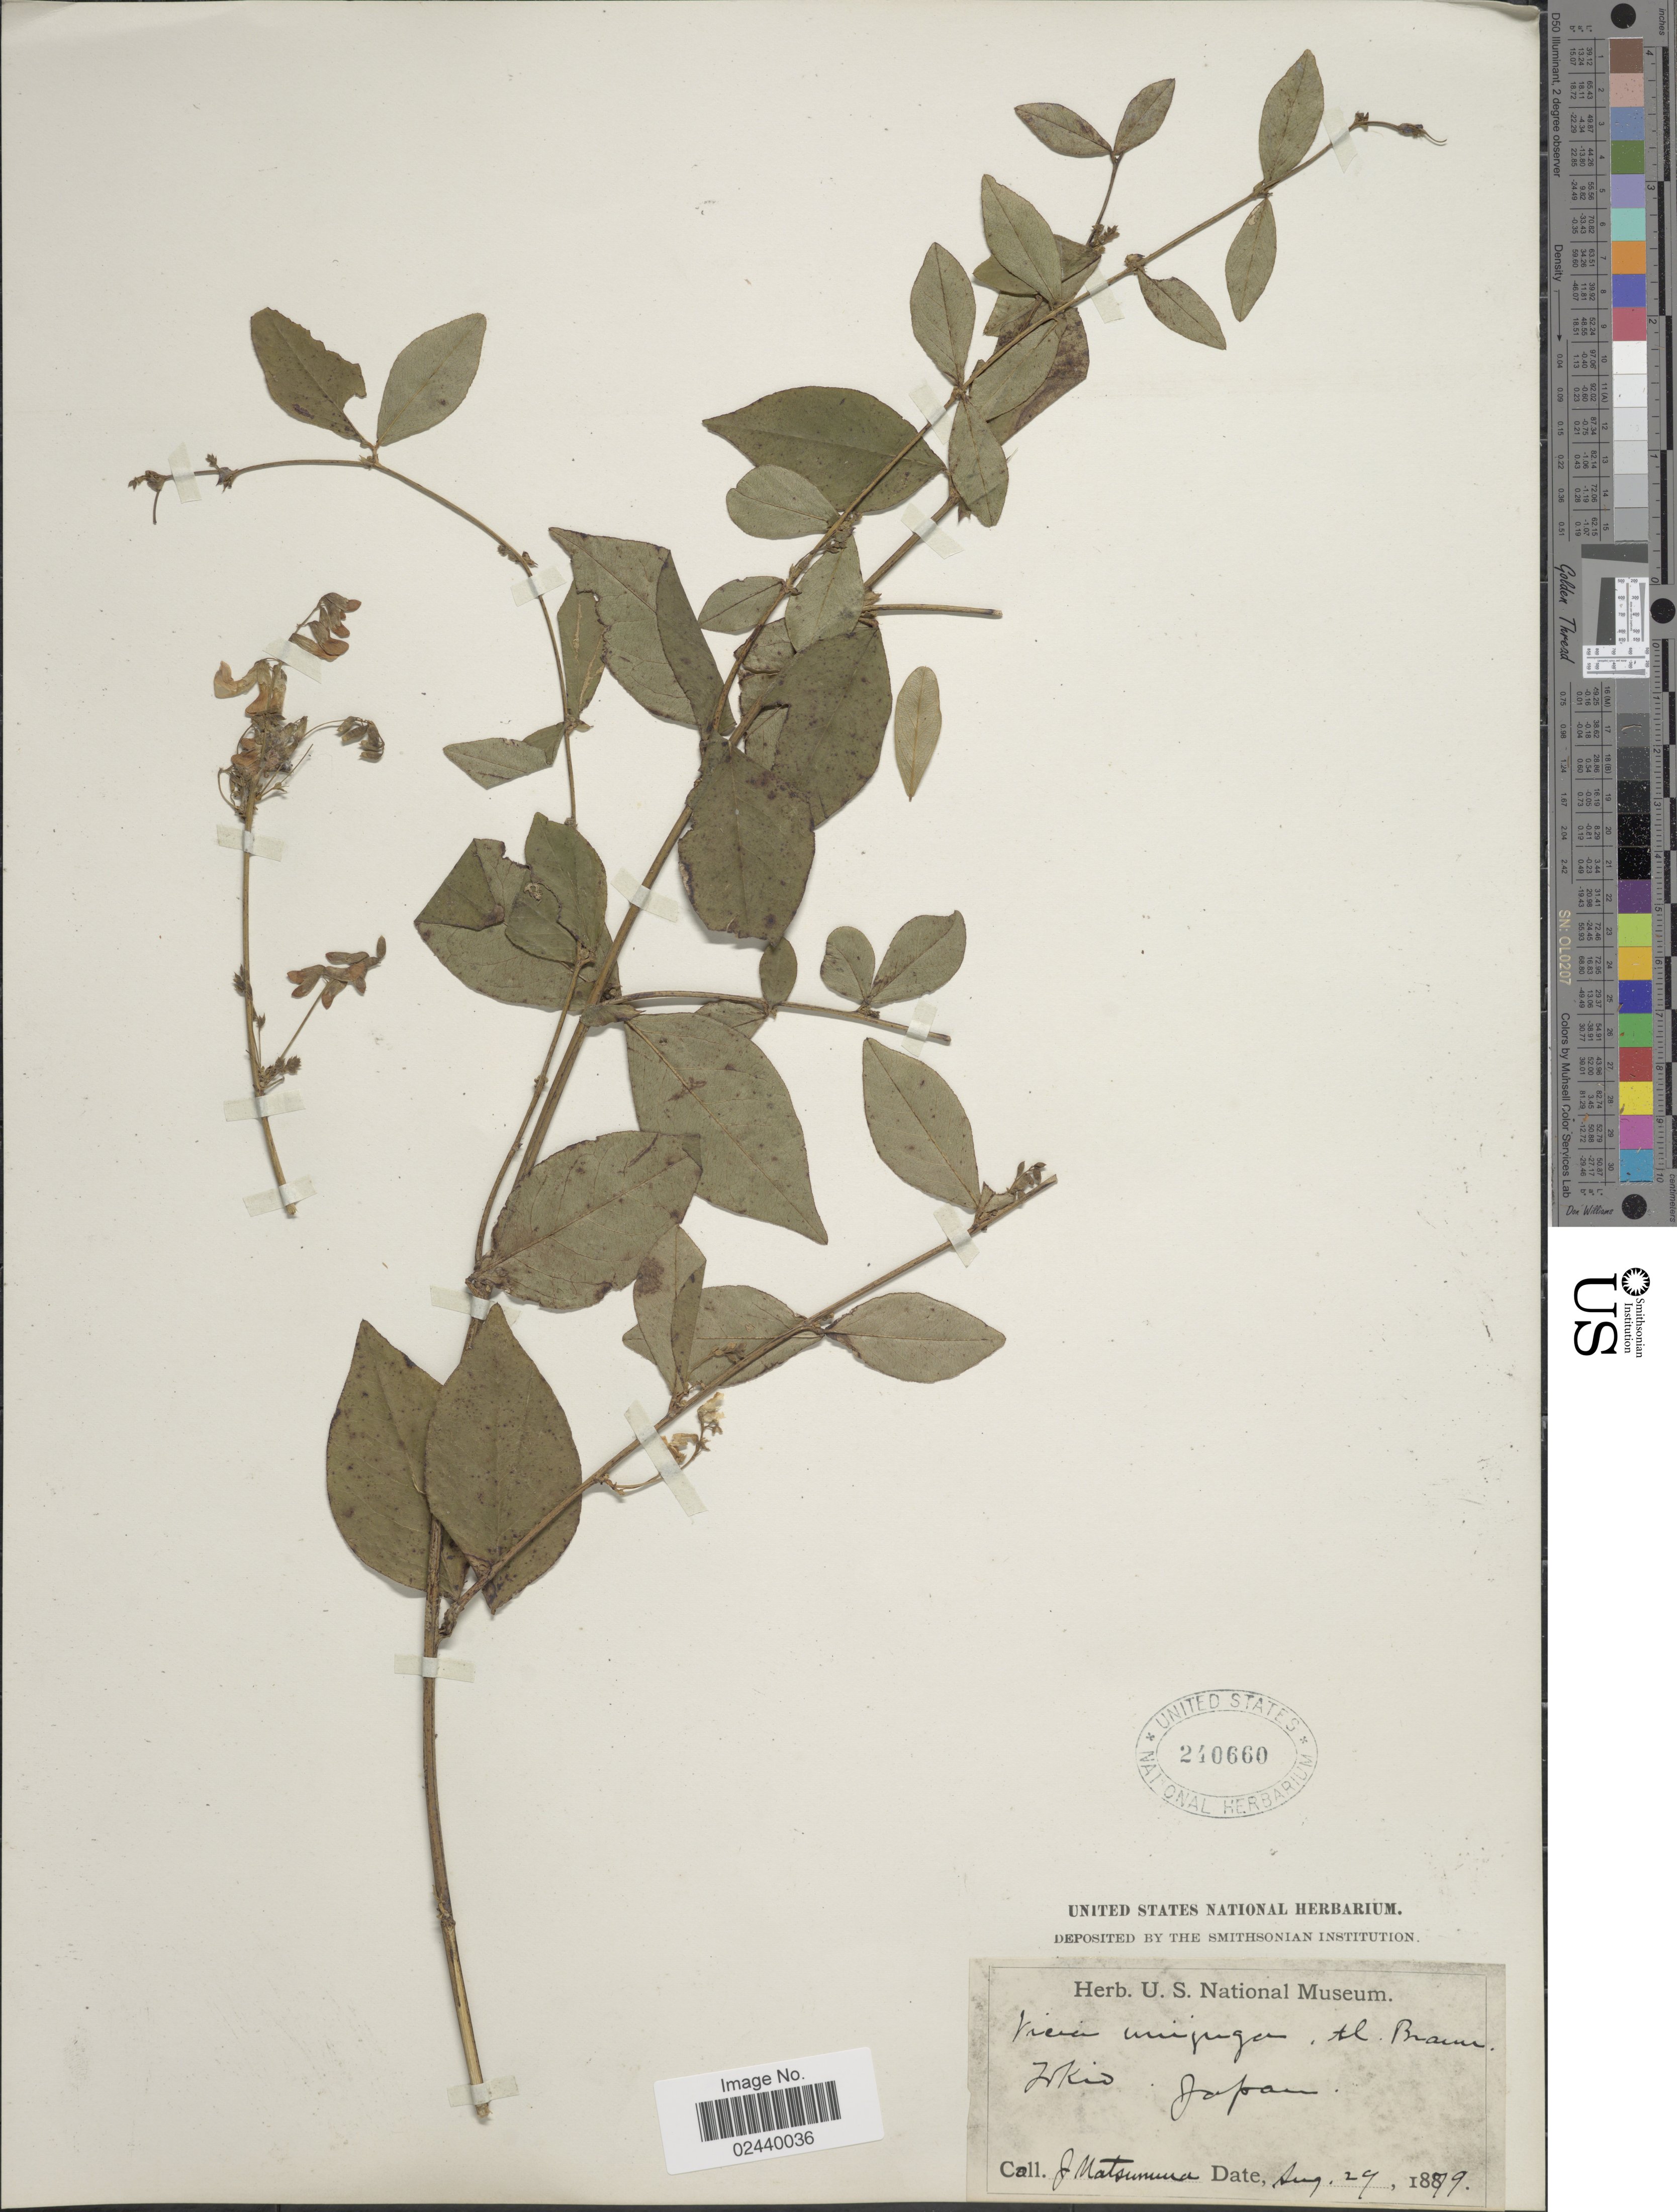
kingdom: Plantae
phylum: Tracheophyta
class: Magnoliopsida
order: Fabales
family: Fabaceae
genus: Vicia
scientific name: Vicia unijuga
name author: A. Braun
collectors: J. Natsumura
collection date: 1879-08-29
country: Japan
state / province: Tokyo, Federal City of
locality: Tokio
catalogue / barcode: US 240660